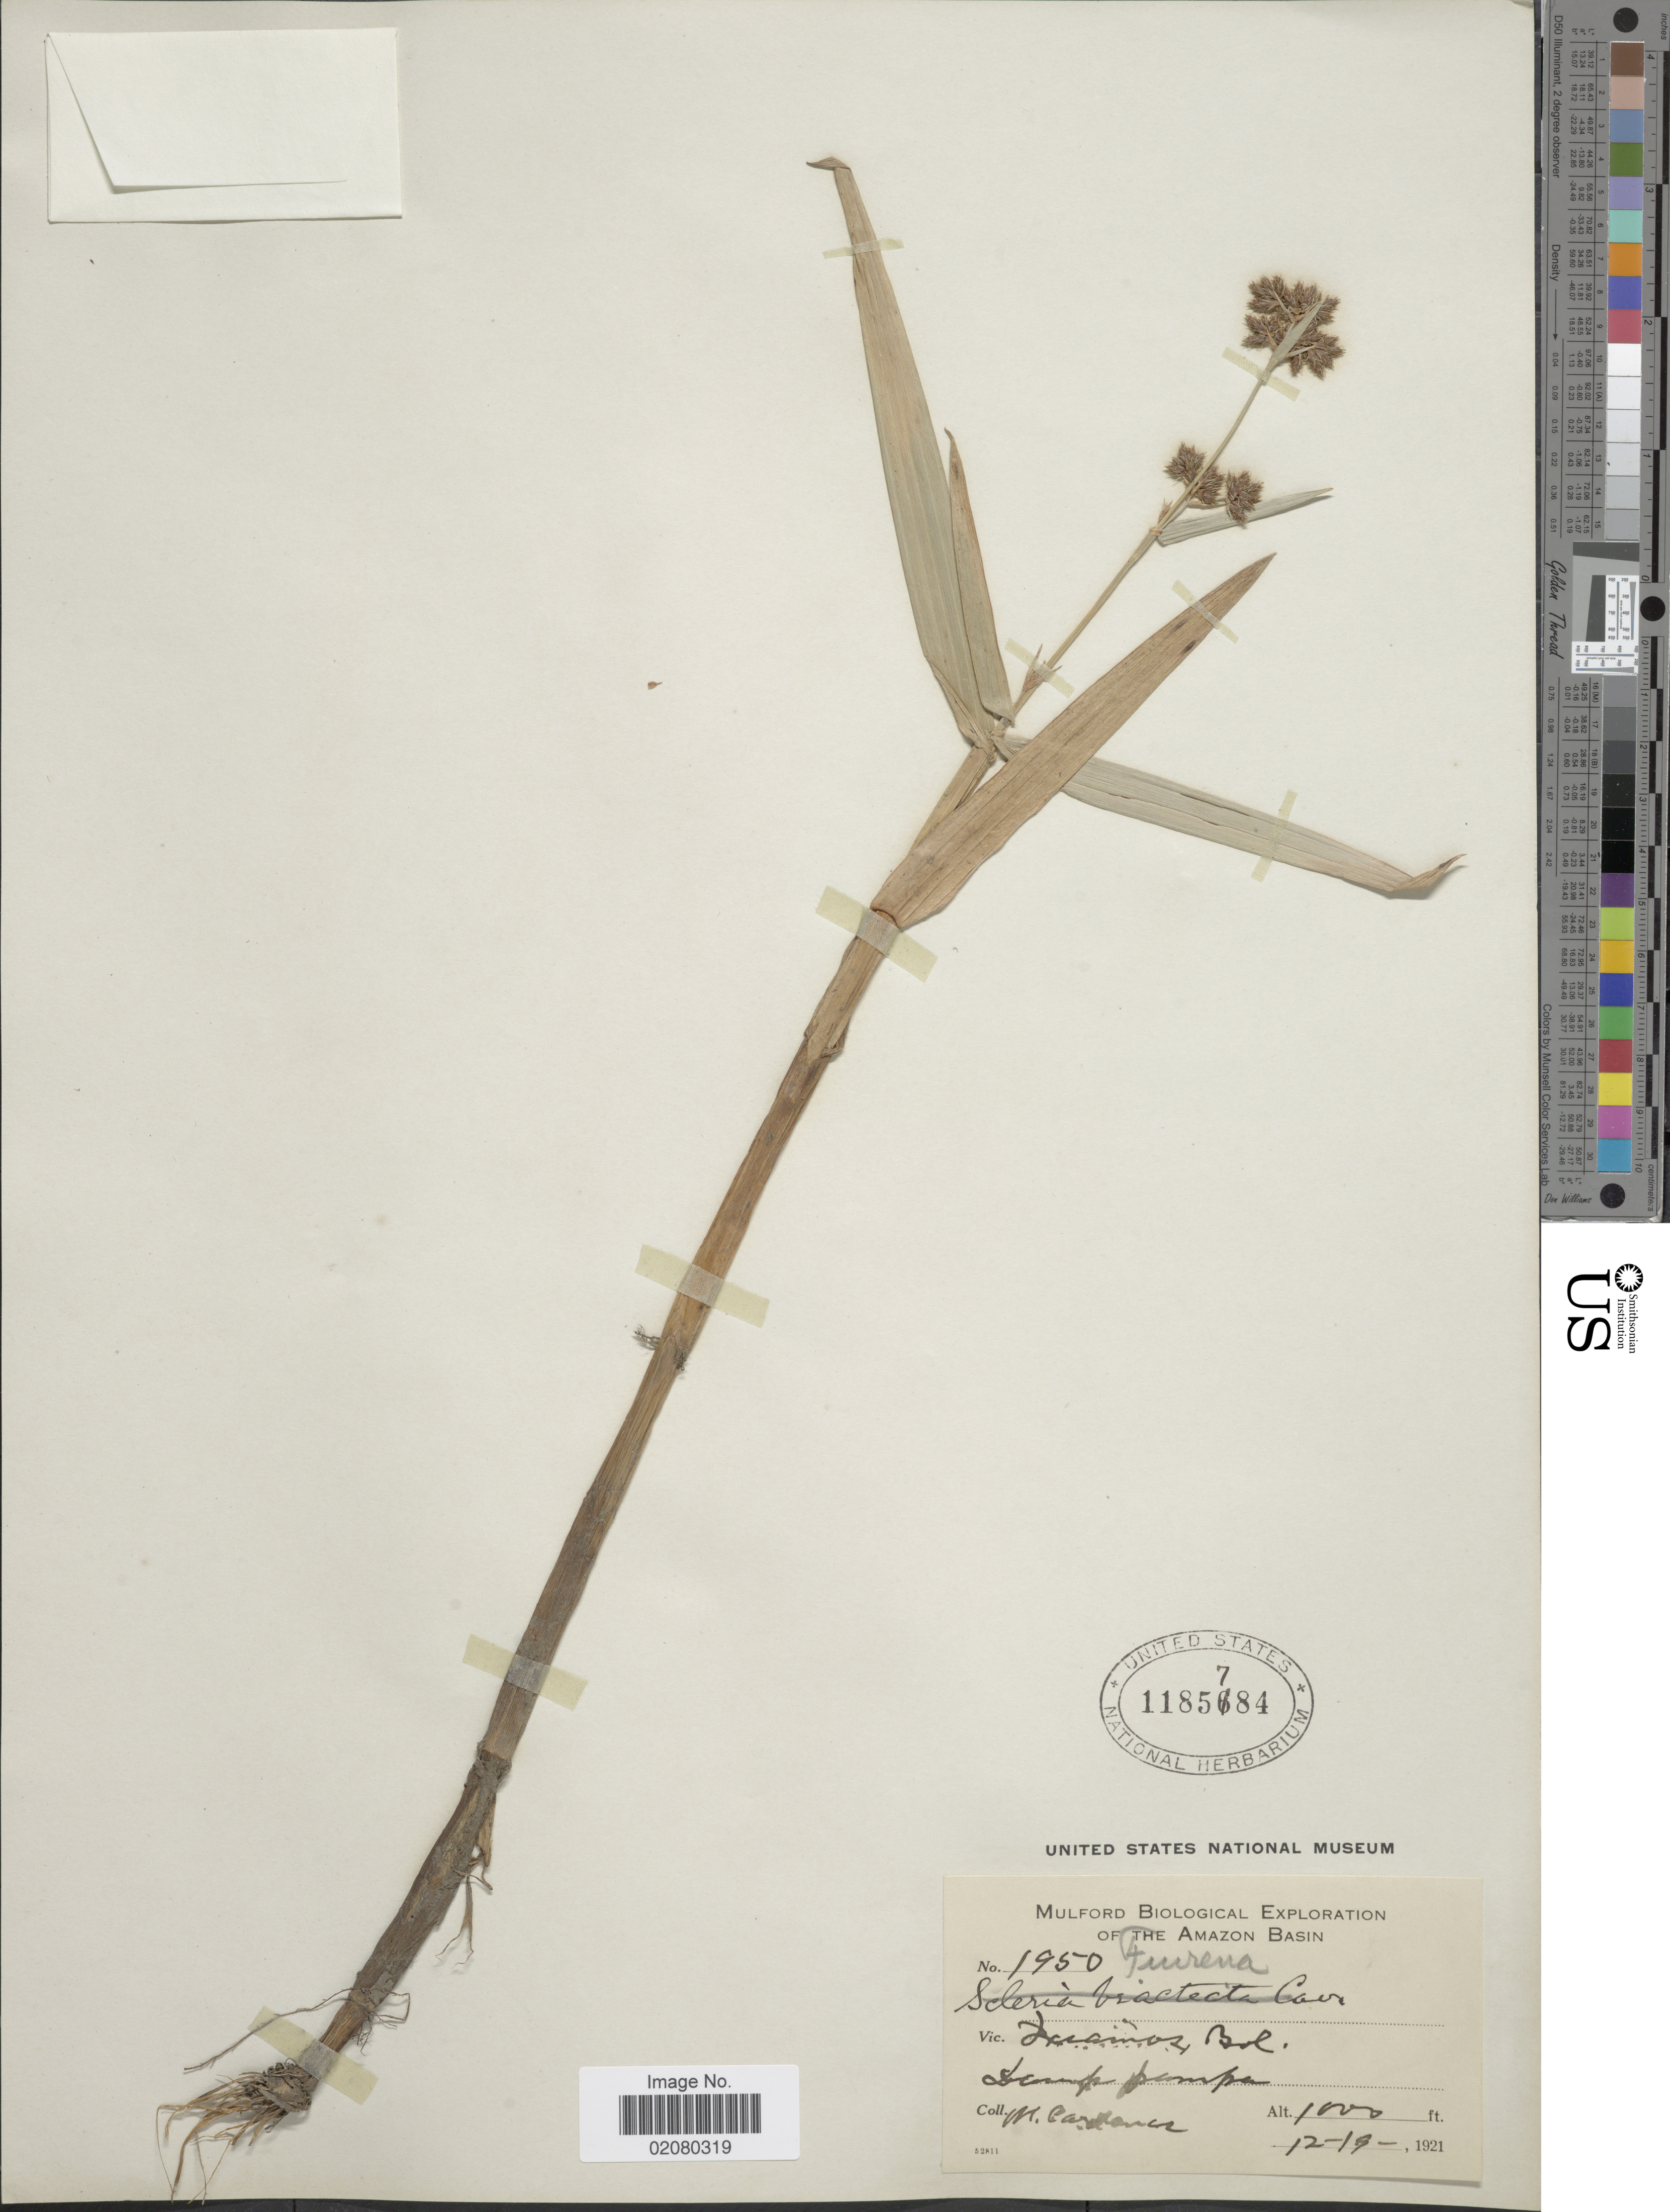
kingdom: Plantae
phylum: Tracheophyta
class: Liliopsida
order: Poales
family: Cyperaceae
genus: Fuirena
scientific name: Fuirena umbellata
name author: Rottb.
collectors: M. Cárdenas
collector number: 1950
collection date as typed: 12-19-1921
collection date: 1921-12-19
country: Bolivia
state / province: La Paz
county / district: Iturralde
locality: Ixiamas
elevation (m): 305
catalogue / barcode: US 1185784